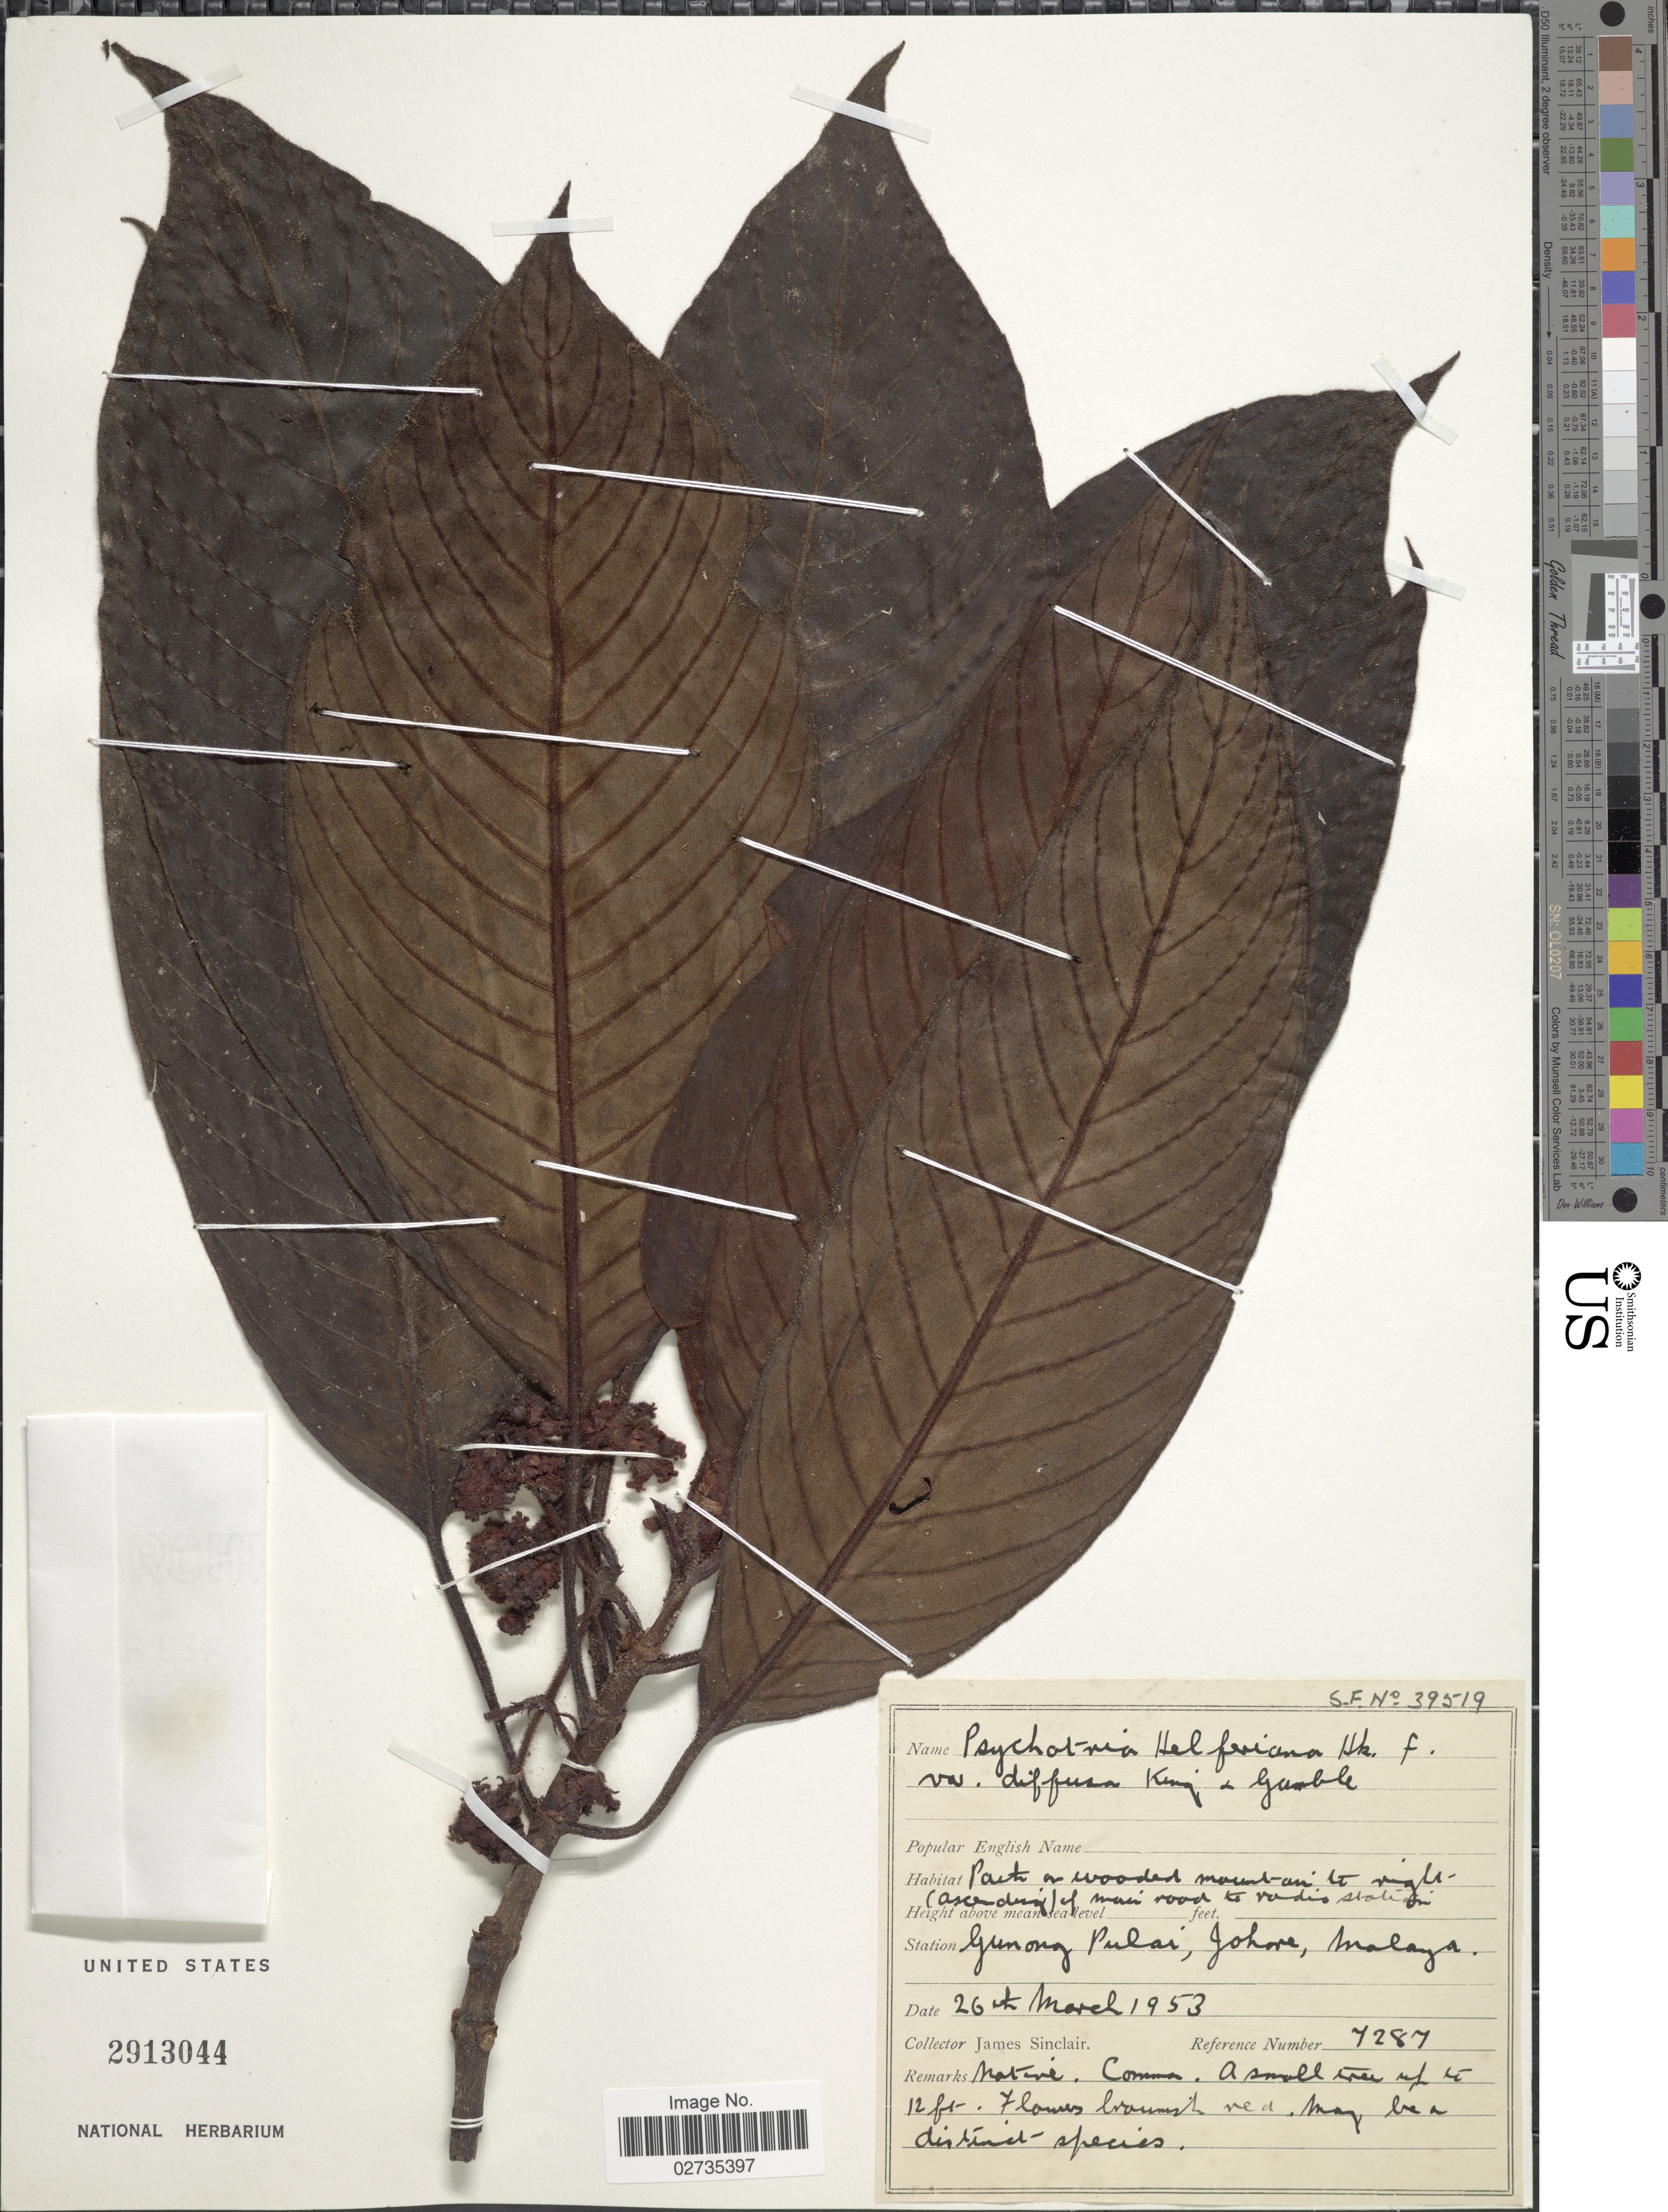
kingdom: Plantae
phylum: Tracheophyta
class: Magnoliopsida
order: Gentianales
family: Rubiaceae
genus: Psychotria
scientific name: Psychotria helferiana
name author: Kurz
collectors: J. Sinclair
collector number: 7287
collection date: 1953-03-26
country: Malaysia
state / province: Johor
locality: Gunong Pulai, Johore, Malaya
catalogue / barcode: US 2913044